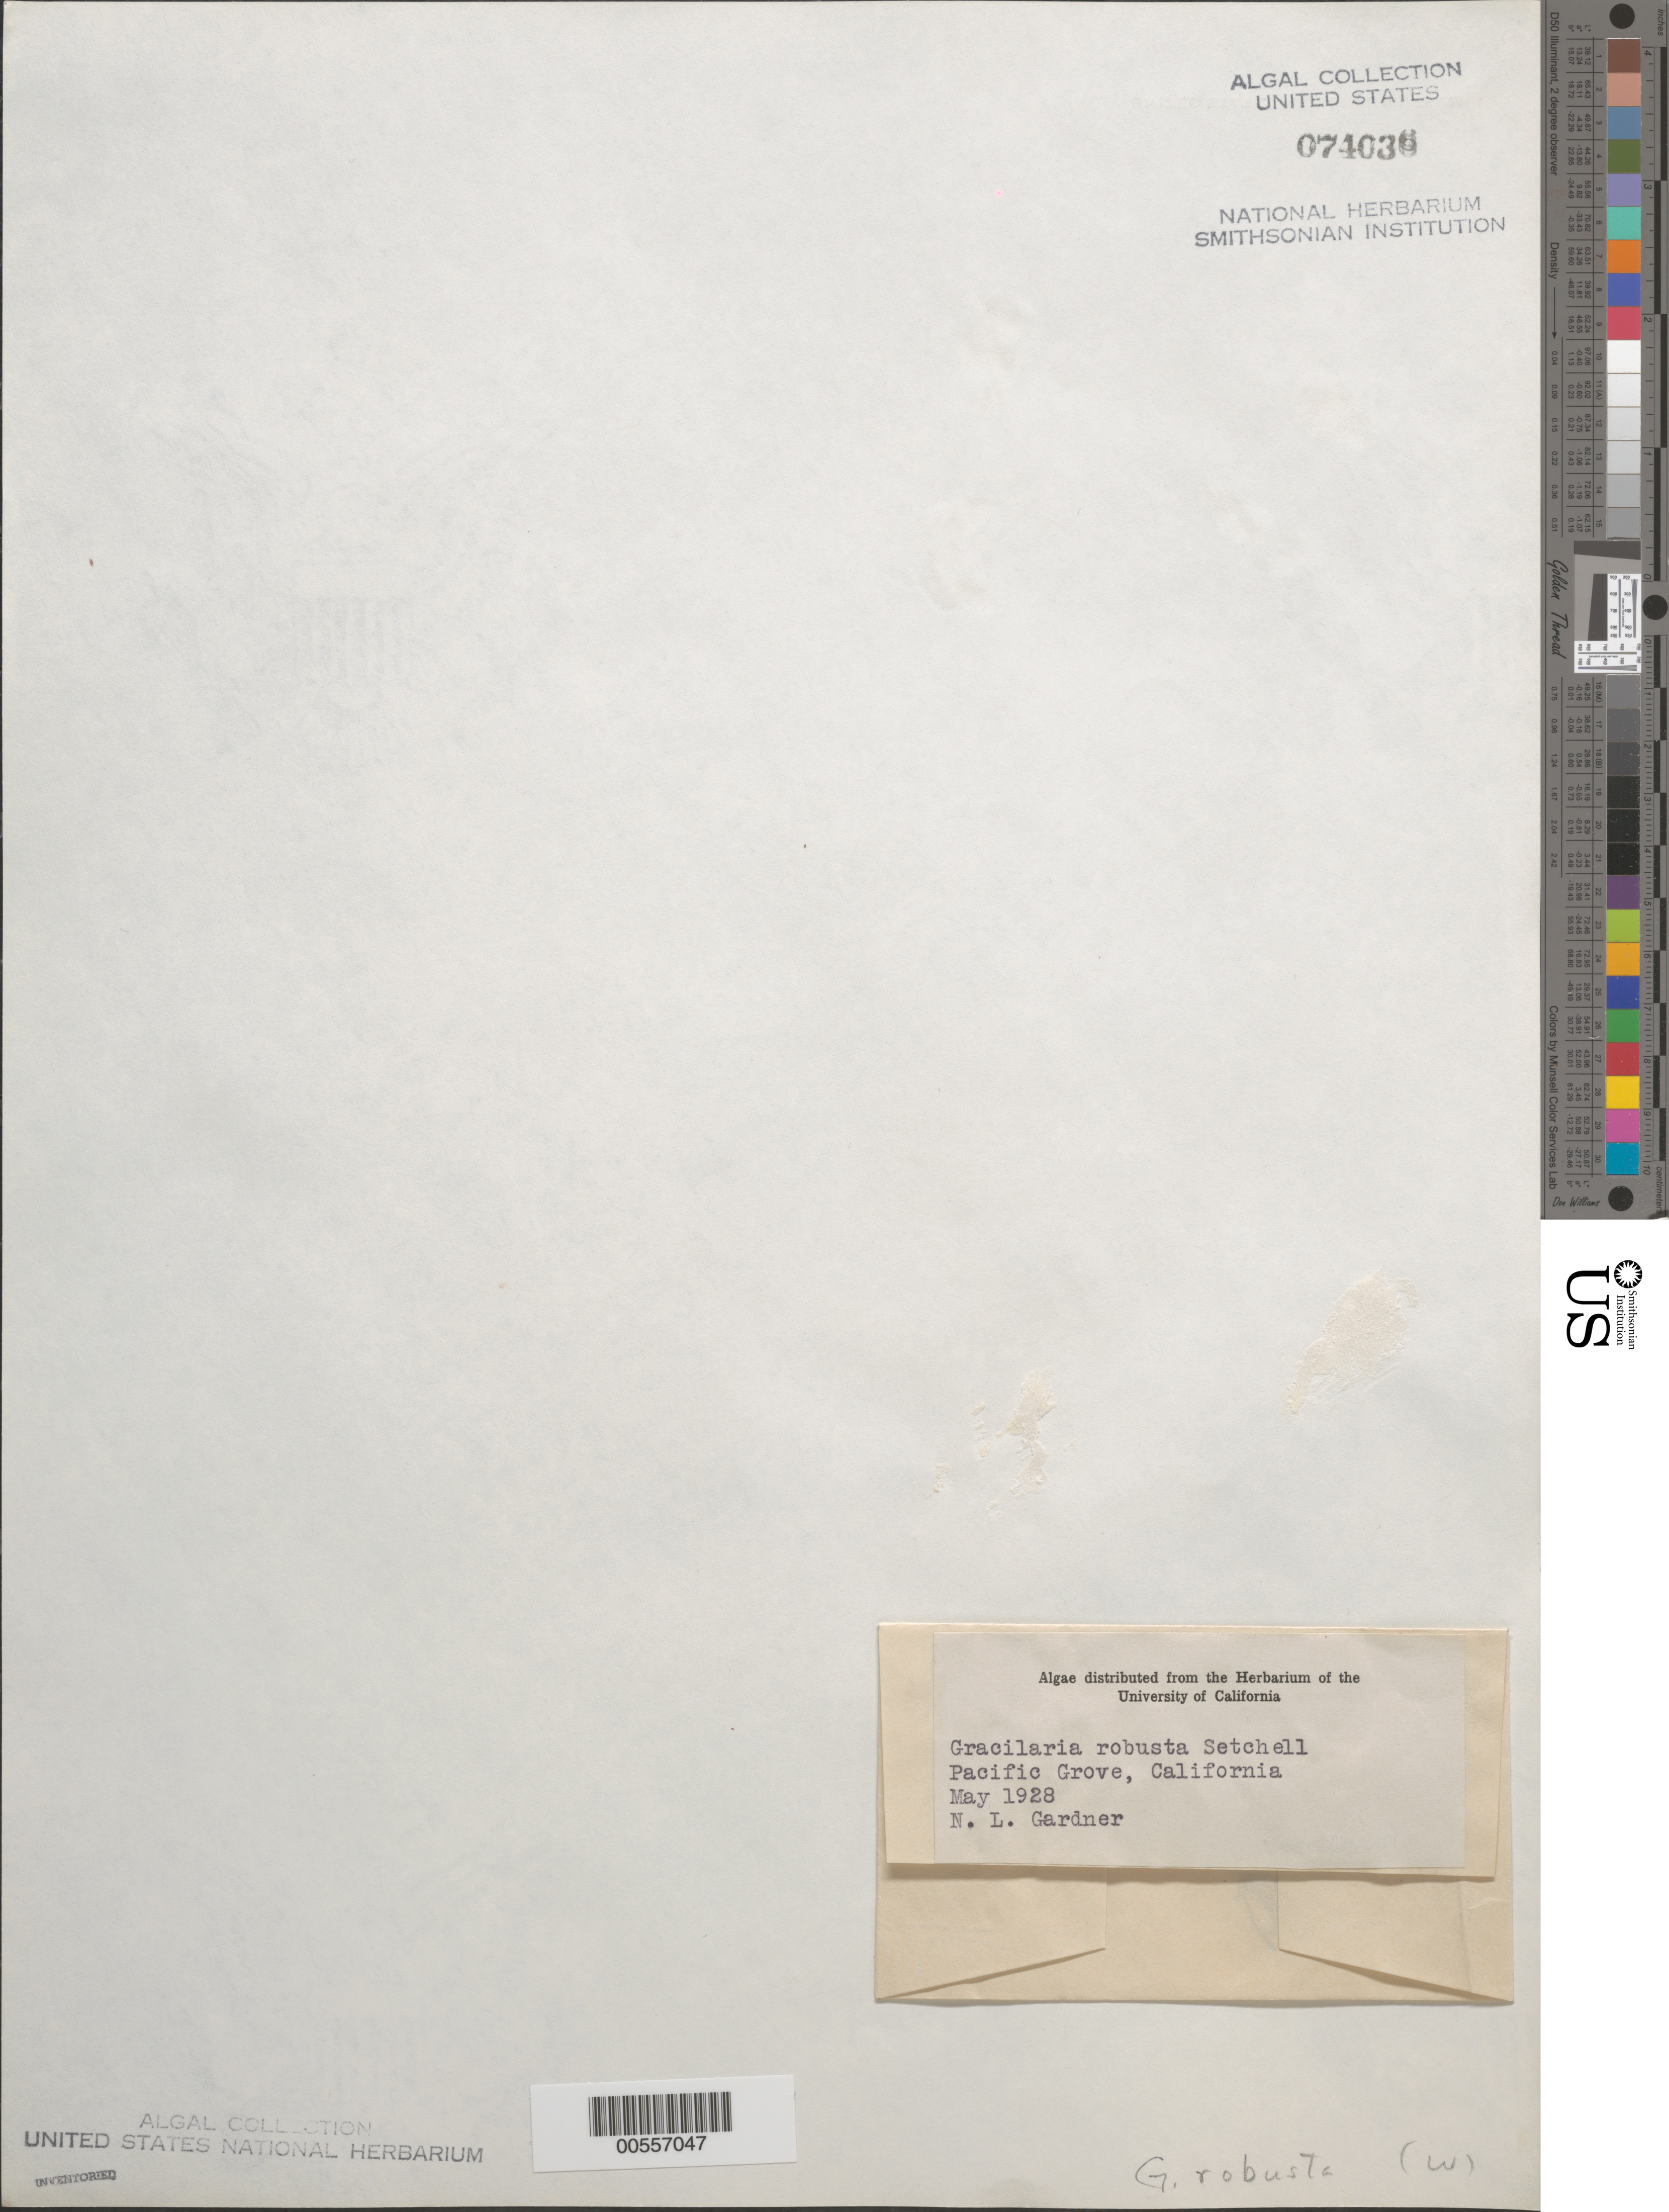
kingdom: Plantae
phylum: Rhodophyta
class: Florideophyceae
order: Gracilariales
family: Gracilariaceae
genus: Gracilaria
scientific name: Gracilaria robusta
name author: Setch. in Collins et al.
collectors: N. Gardner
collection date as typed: May 1928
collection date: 1928-05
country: United States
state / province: California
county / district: Monterey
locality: Pacific Grove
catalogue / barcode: US 74036